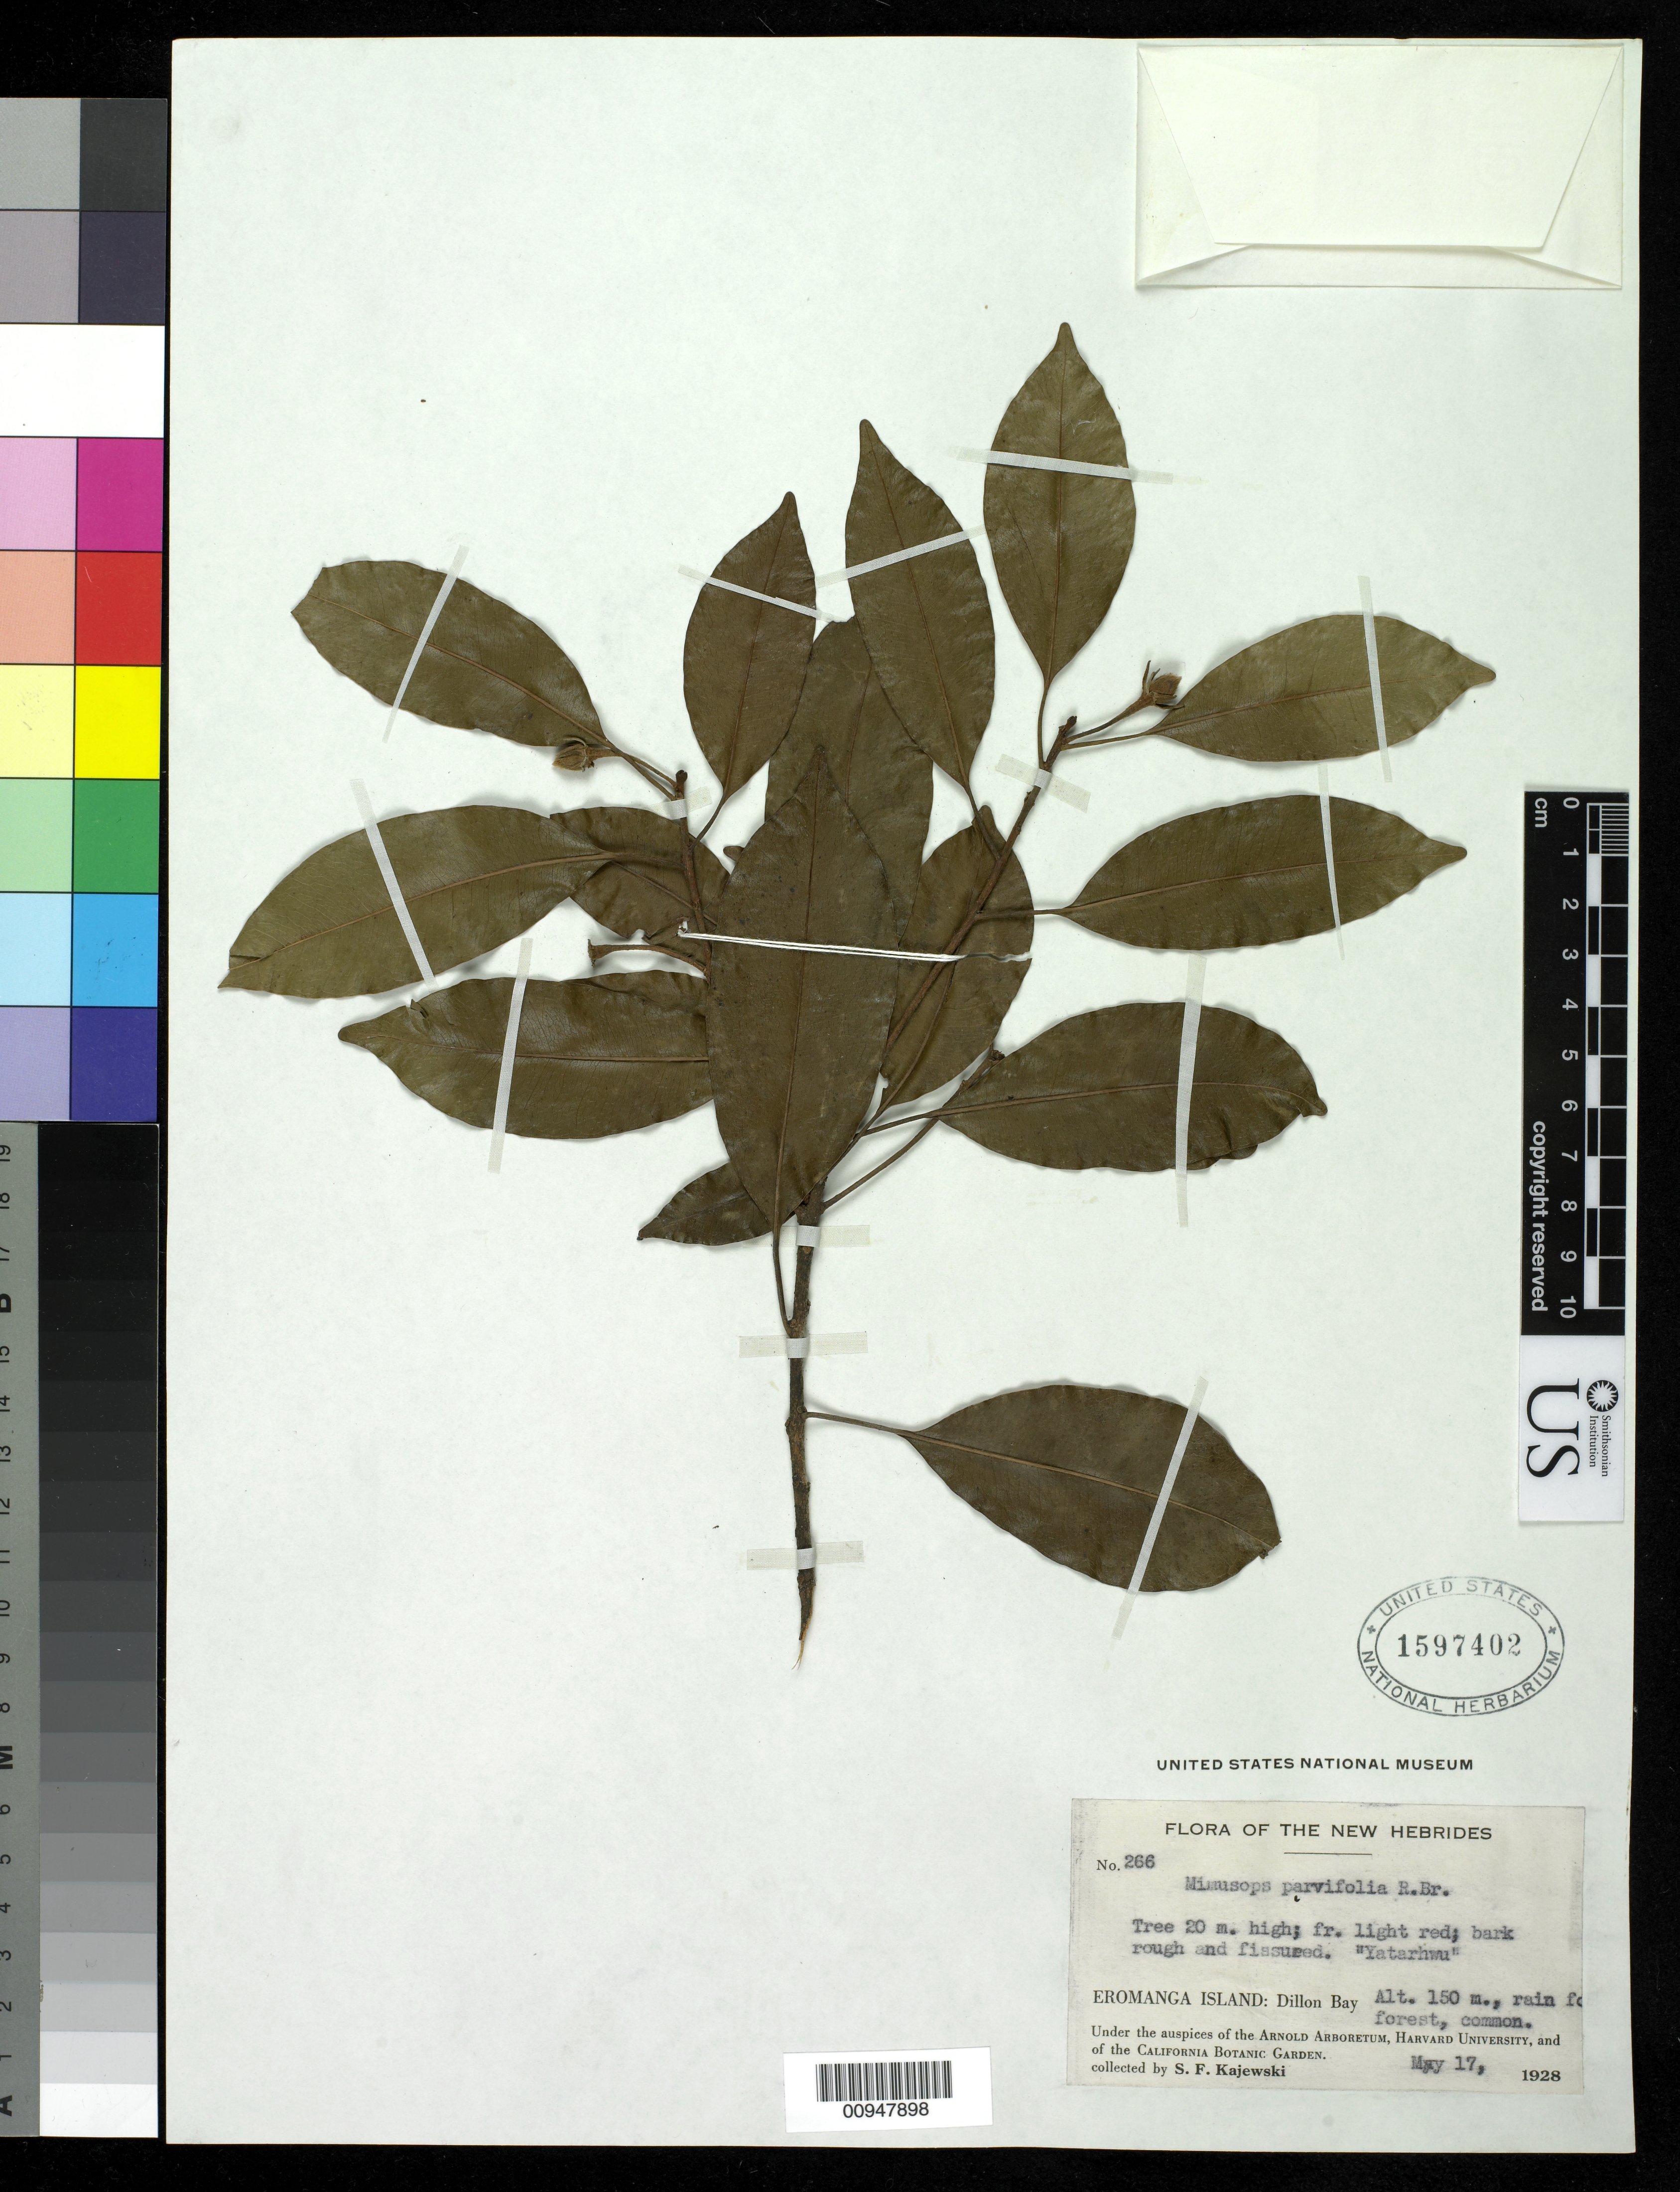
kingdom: Plantae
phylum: Tracheophyta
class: Magnoliopsida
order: Ericales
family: Sapotaceae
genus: Mimusops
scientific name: Mimusops elengi var. parvifolia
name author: (R. Br.) H.J. Lam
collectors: S. Kajewski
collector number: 266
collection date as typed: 17 Apr 1928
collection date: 1928-04-17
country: Vanuatu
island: Erromango [Eromanga]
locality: Dillon Bay, New Hebrides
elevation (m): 150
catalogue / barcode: US 1597402